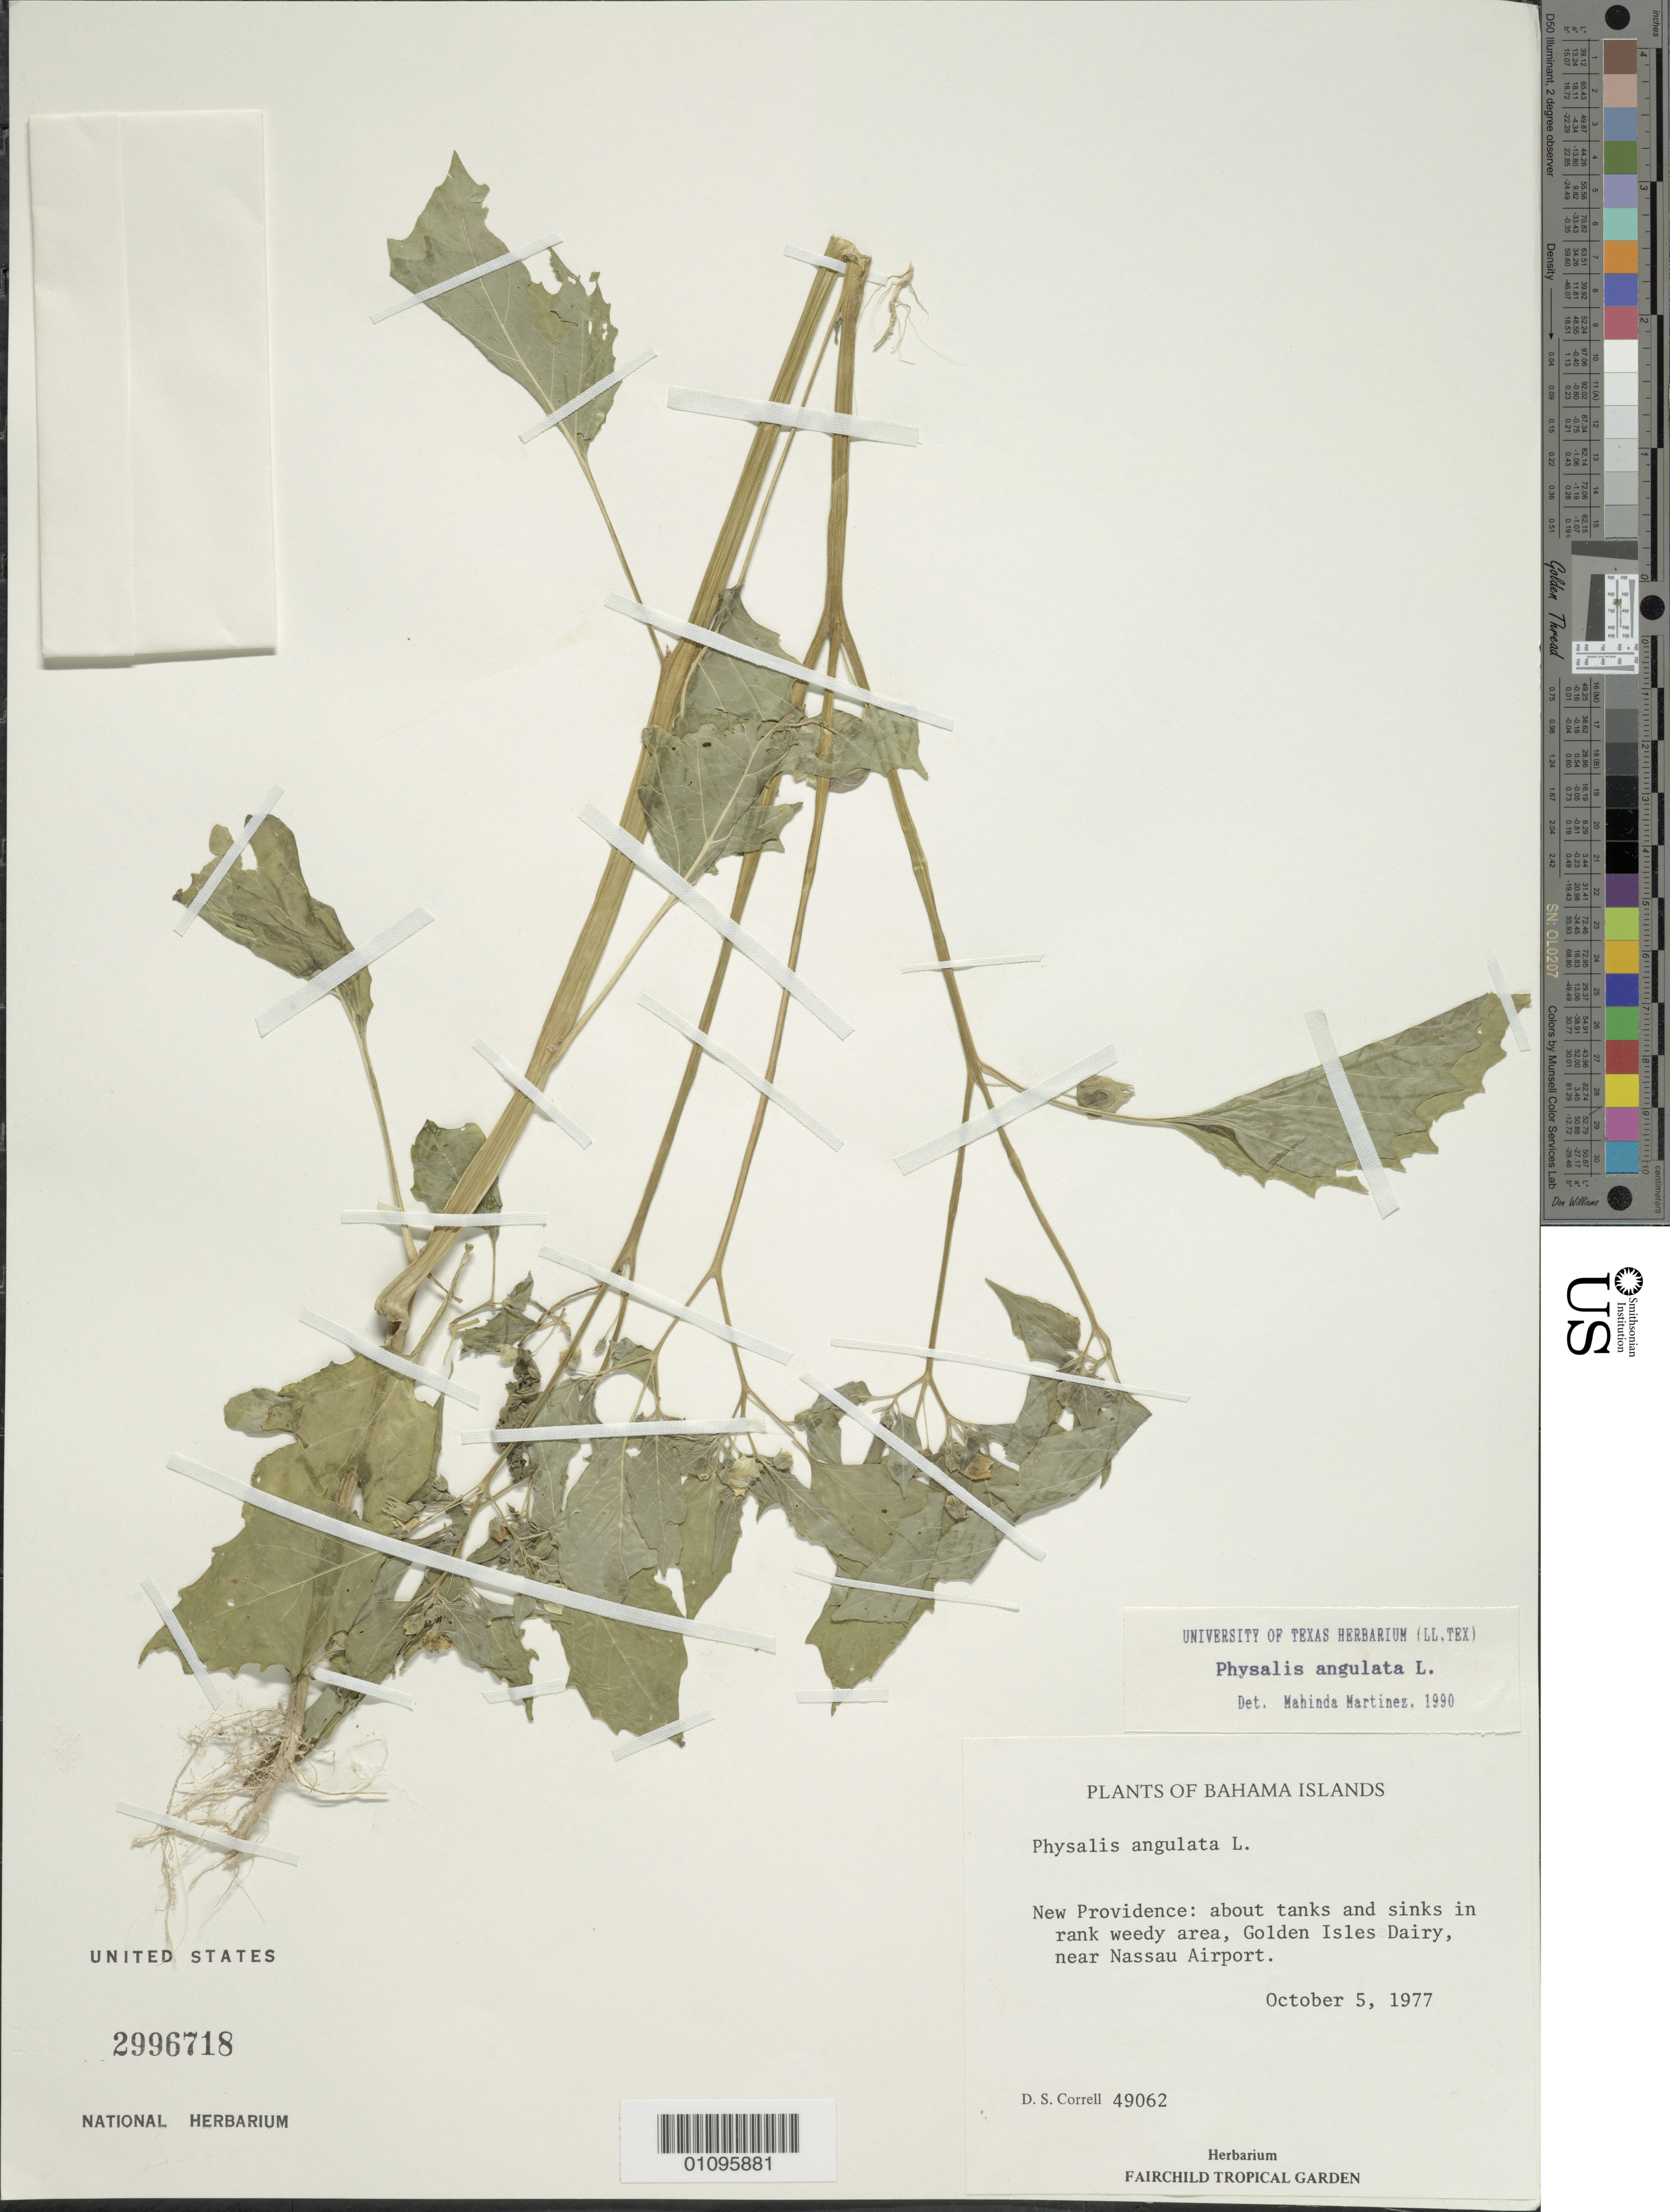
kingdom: Plantae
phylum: Tracheophyta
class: Magnoliopsida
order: Solanales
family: Solanaceae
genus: Physalis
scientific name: Physalis angulata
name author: L.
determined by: Martinez, M.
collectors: D. S. Correll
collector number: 49062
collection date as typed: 05 Oct 1977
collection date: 1977-10-05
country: Bahamas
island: New Providence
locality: Golden Isles Dairy, near Nassau Airport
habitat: About tanks and sinks in rank weedy area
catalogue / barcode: US 2996718